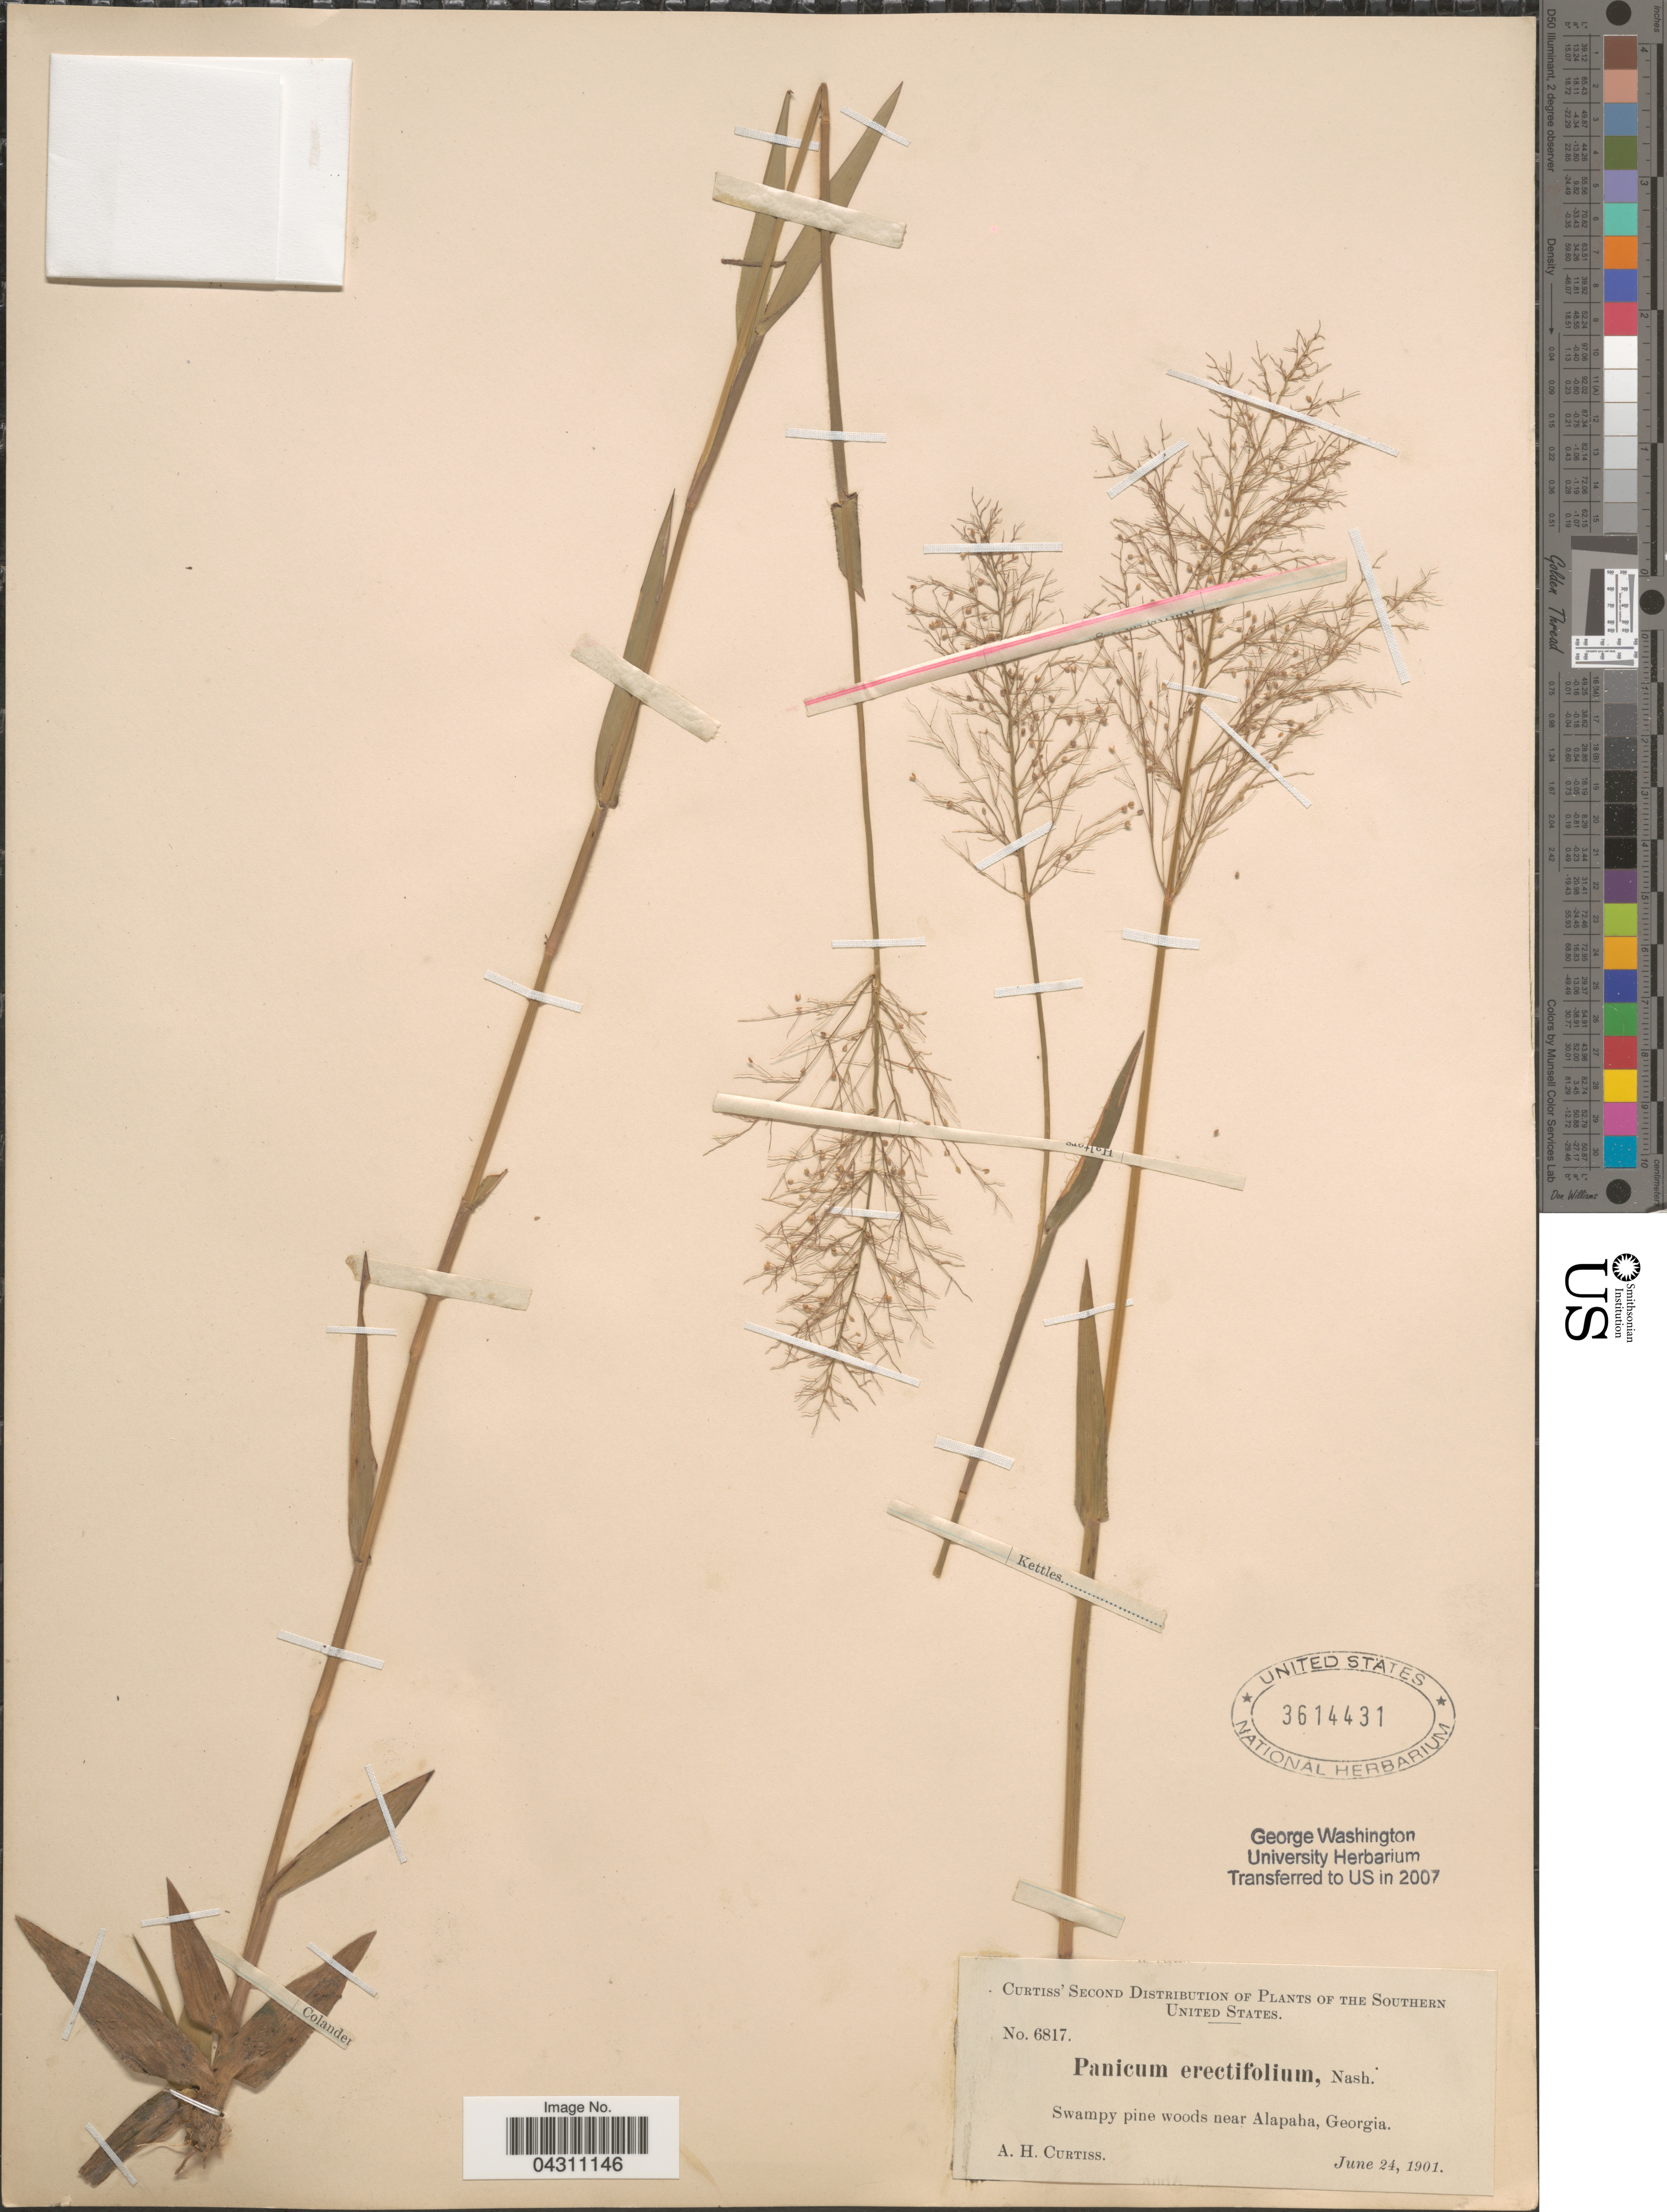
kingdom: Plantae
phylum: Tracheophyta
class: Liliopsida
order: Poales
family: Poaceae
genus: Dichanthelium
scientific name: Dichanthelium sphaerocarpon var. floridanum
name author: (Vasey) Davidse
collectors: A. H. Curtiss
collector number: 6817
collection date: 1901-06-24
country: United States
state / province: Georgia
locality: Southern United States. Swampy pine woods near Alapaha.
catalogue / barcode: US 3614431